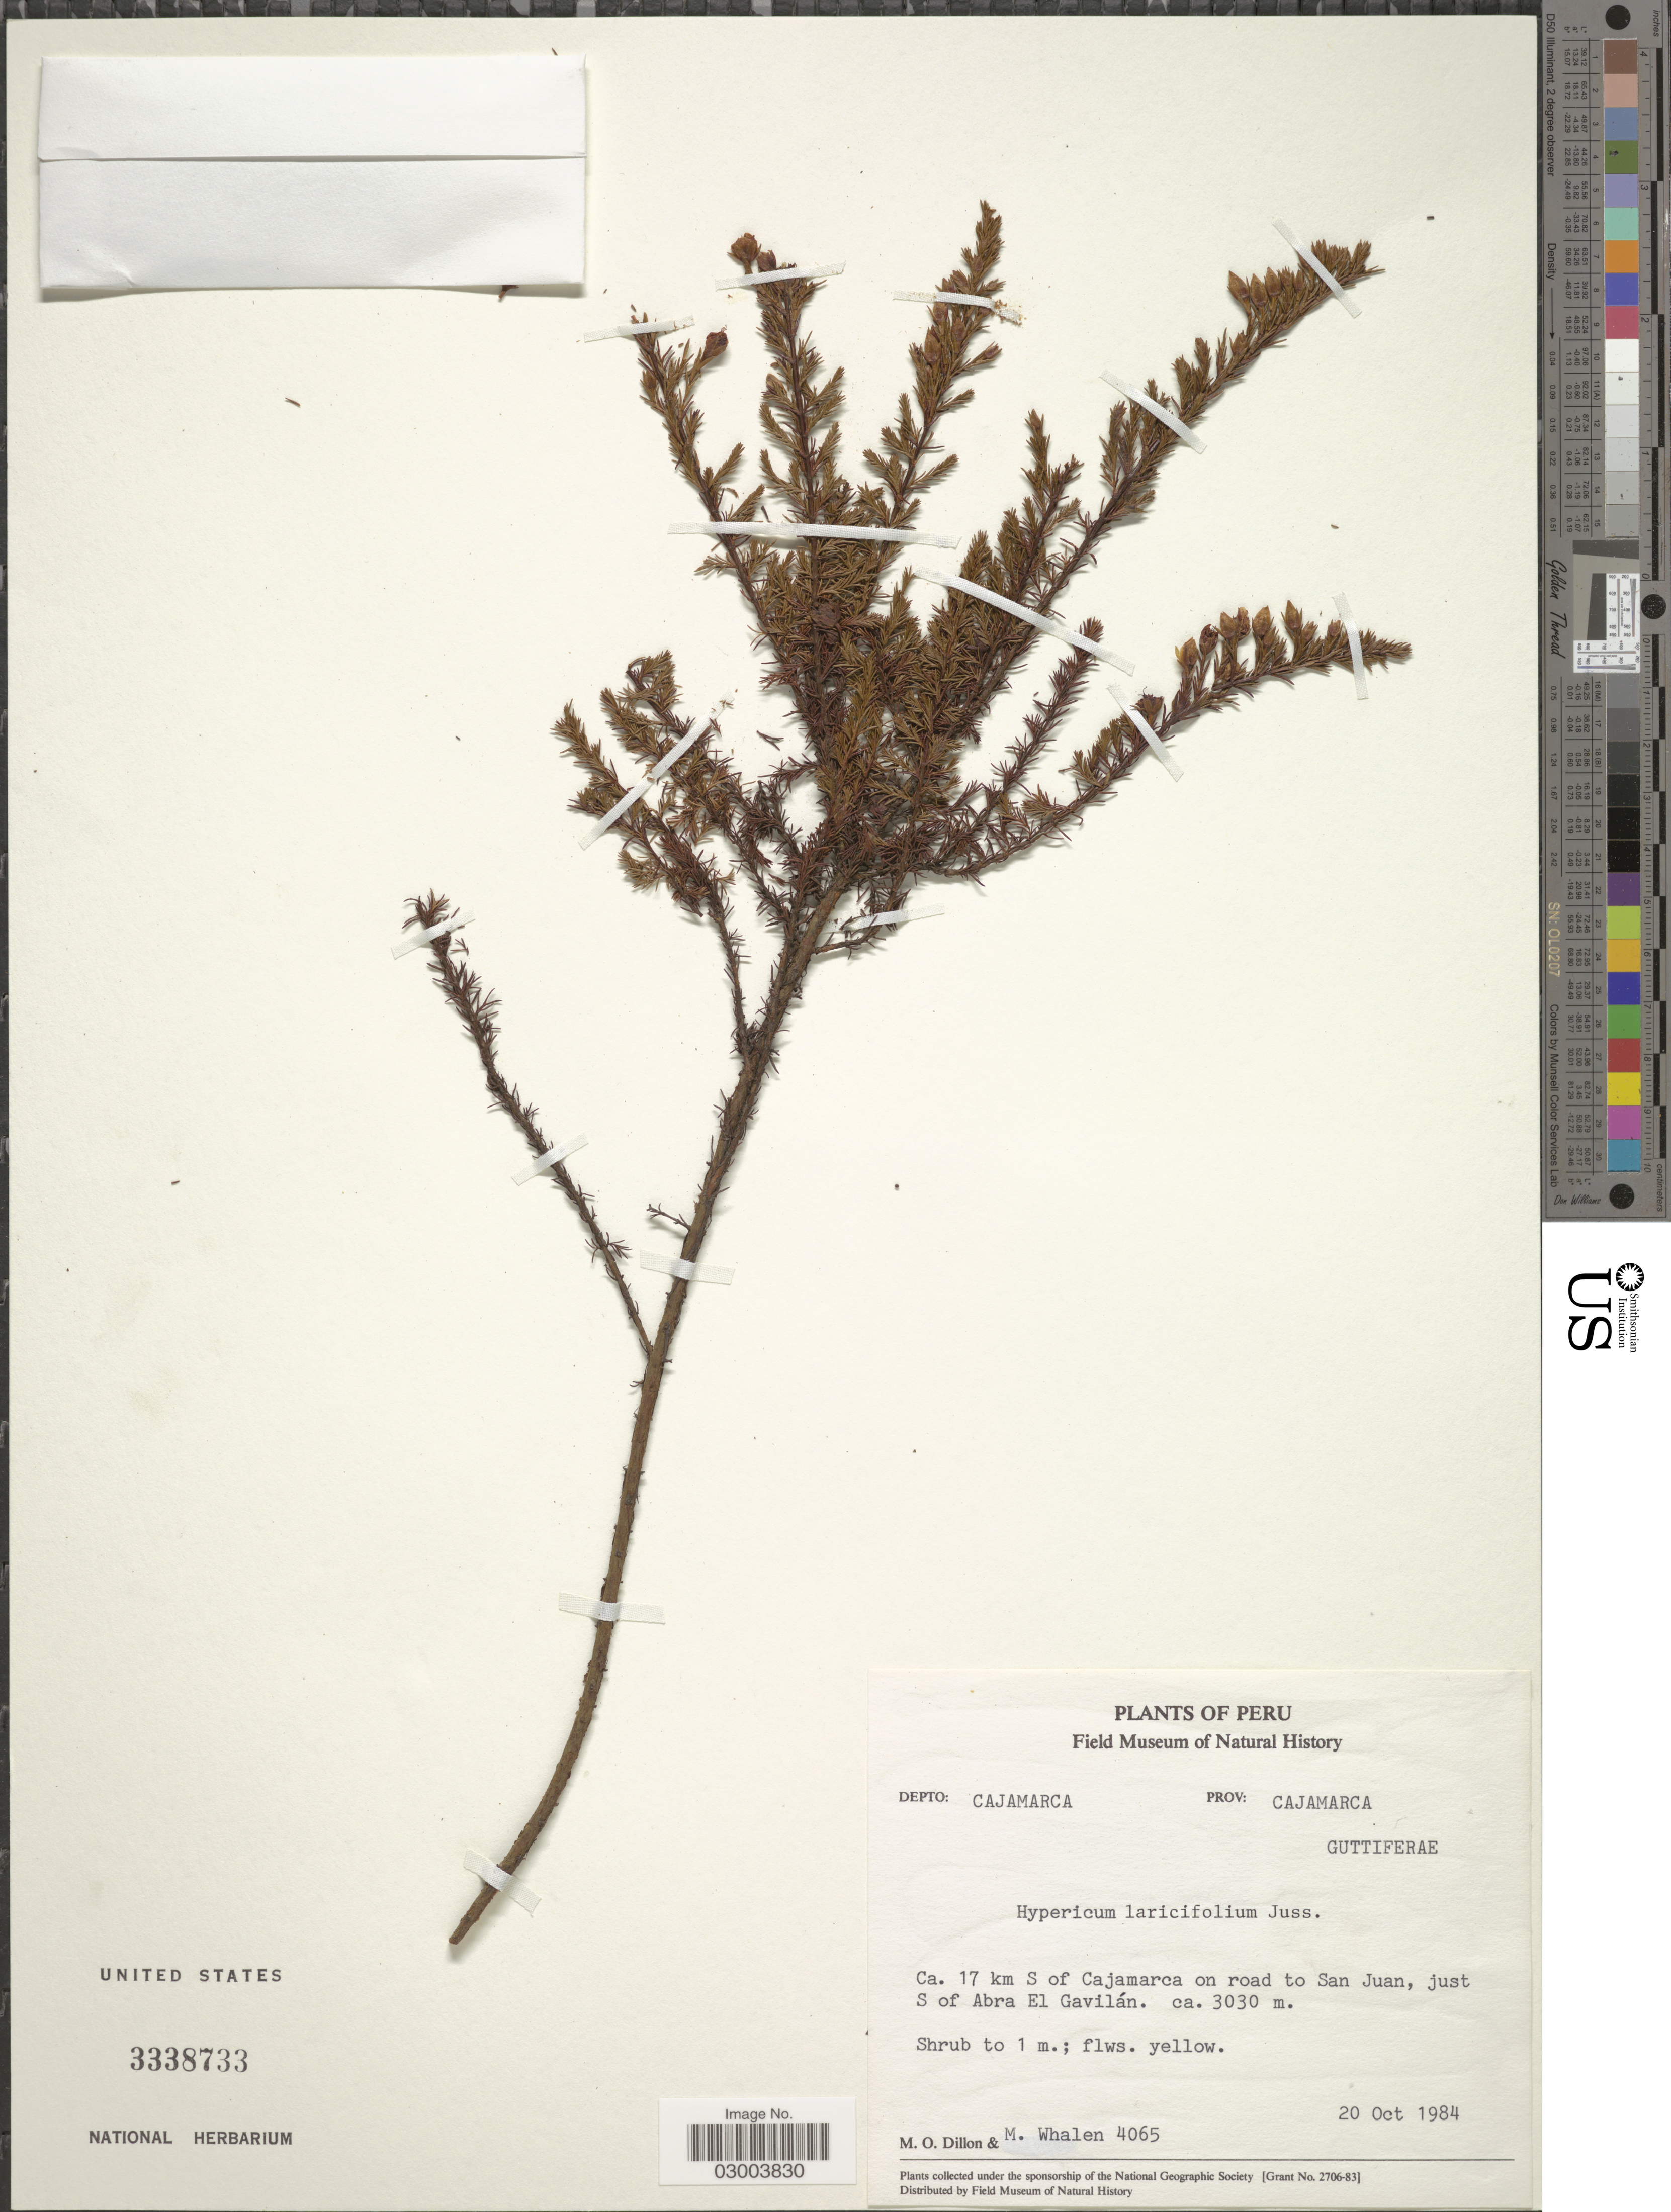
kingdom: Plantae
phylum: Tracheophyta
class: Magnoliopsida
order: Malpighiales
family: Hypericaceae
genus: Hypericum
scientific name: Hypericum laricifolium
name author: Juss.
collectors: M. O. Dillon & M. Whalen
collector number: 4065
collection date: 1984-10-20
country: Peru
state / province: Cajamarca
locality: Depto: Cajamarca, Ca. 17 km S of Cajamarca on road to San Juan, just S of Abra El Gavilán.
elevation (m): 3030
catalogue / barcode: US 3338733